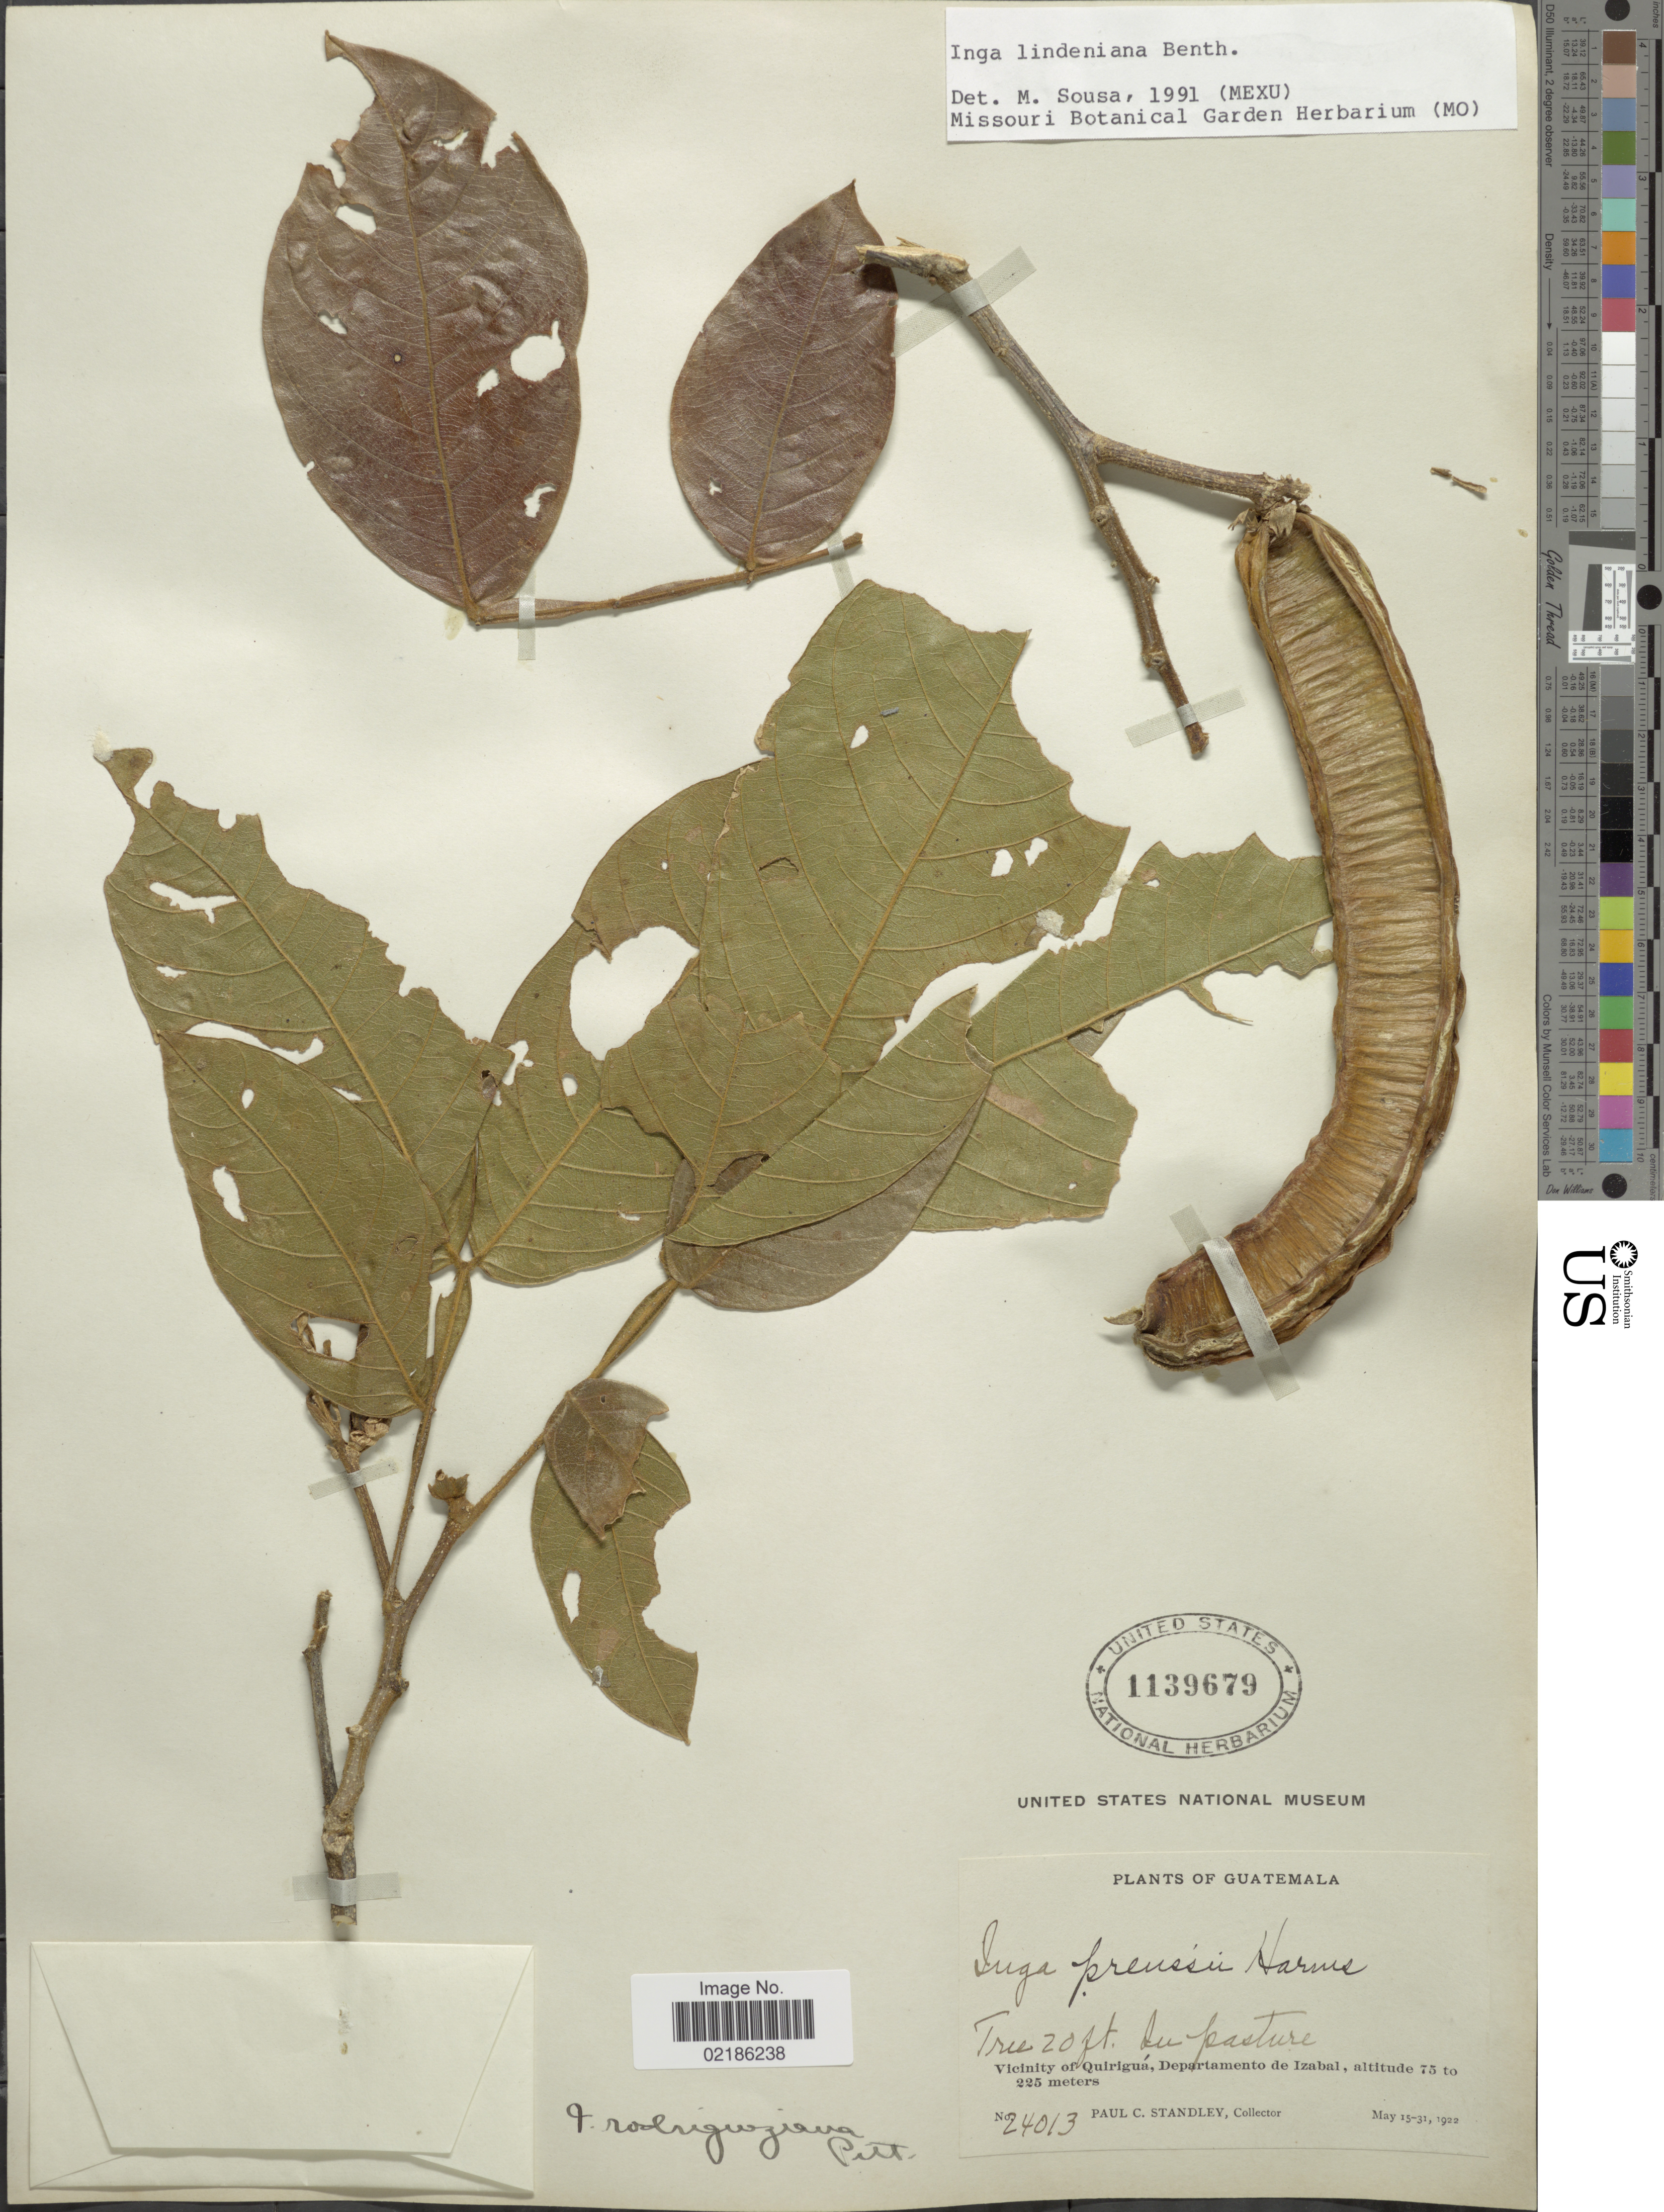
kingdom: Plantae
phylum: Tracheophyta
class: Magnoliopsida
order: Fabales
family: Fabaceae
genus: Inga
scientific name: Inga lindeniana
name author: Benth.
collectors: P. C. Standley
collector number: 24013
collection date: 1922-05-15/1922-05-31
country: Guatemala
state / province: Izabal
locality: Vicinity of Quirigua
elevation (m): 75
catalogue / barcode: US 1139679